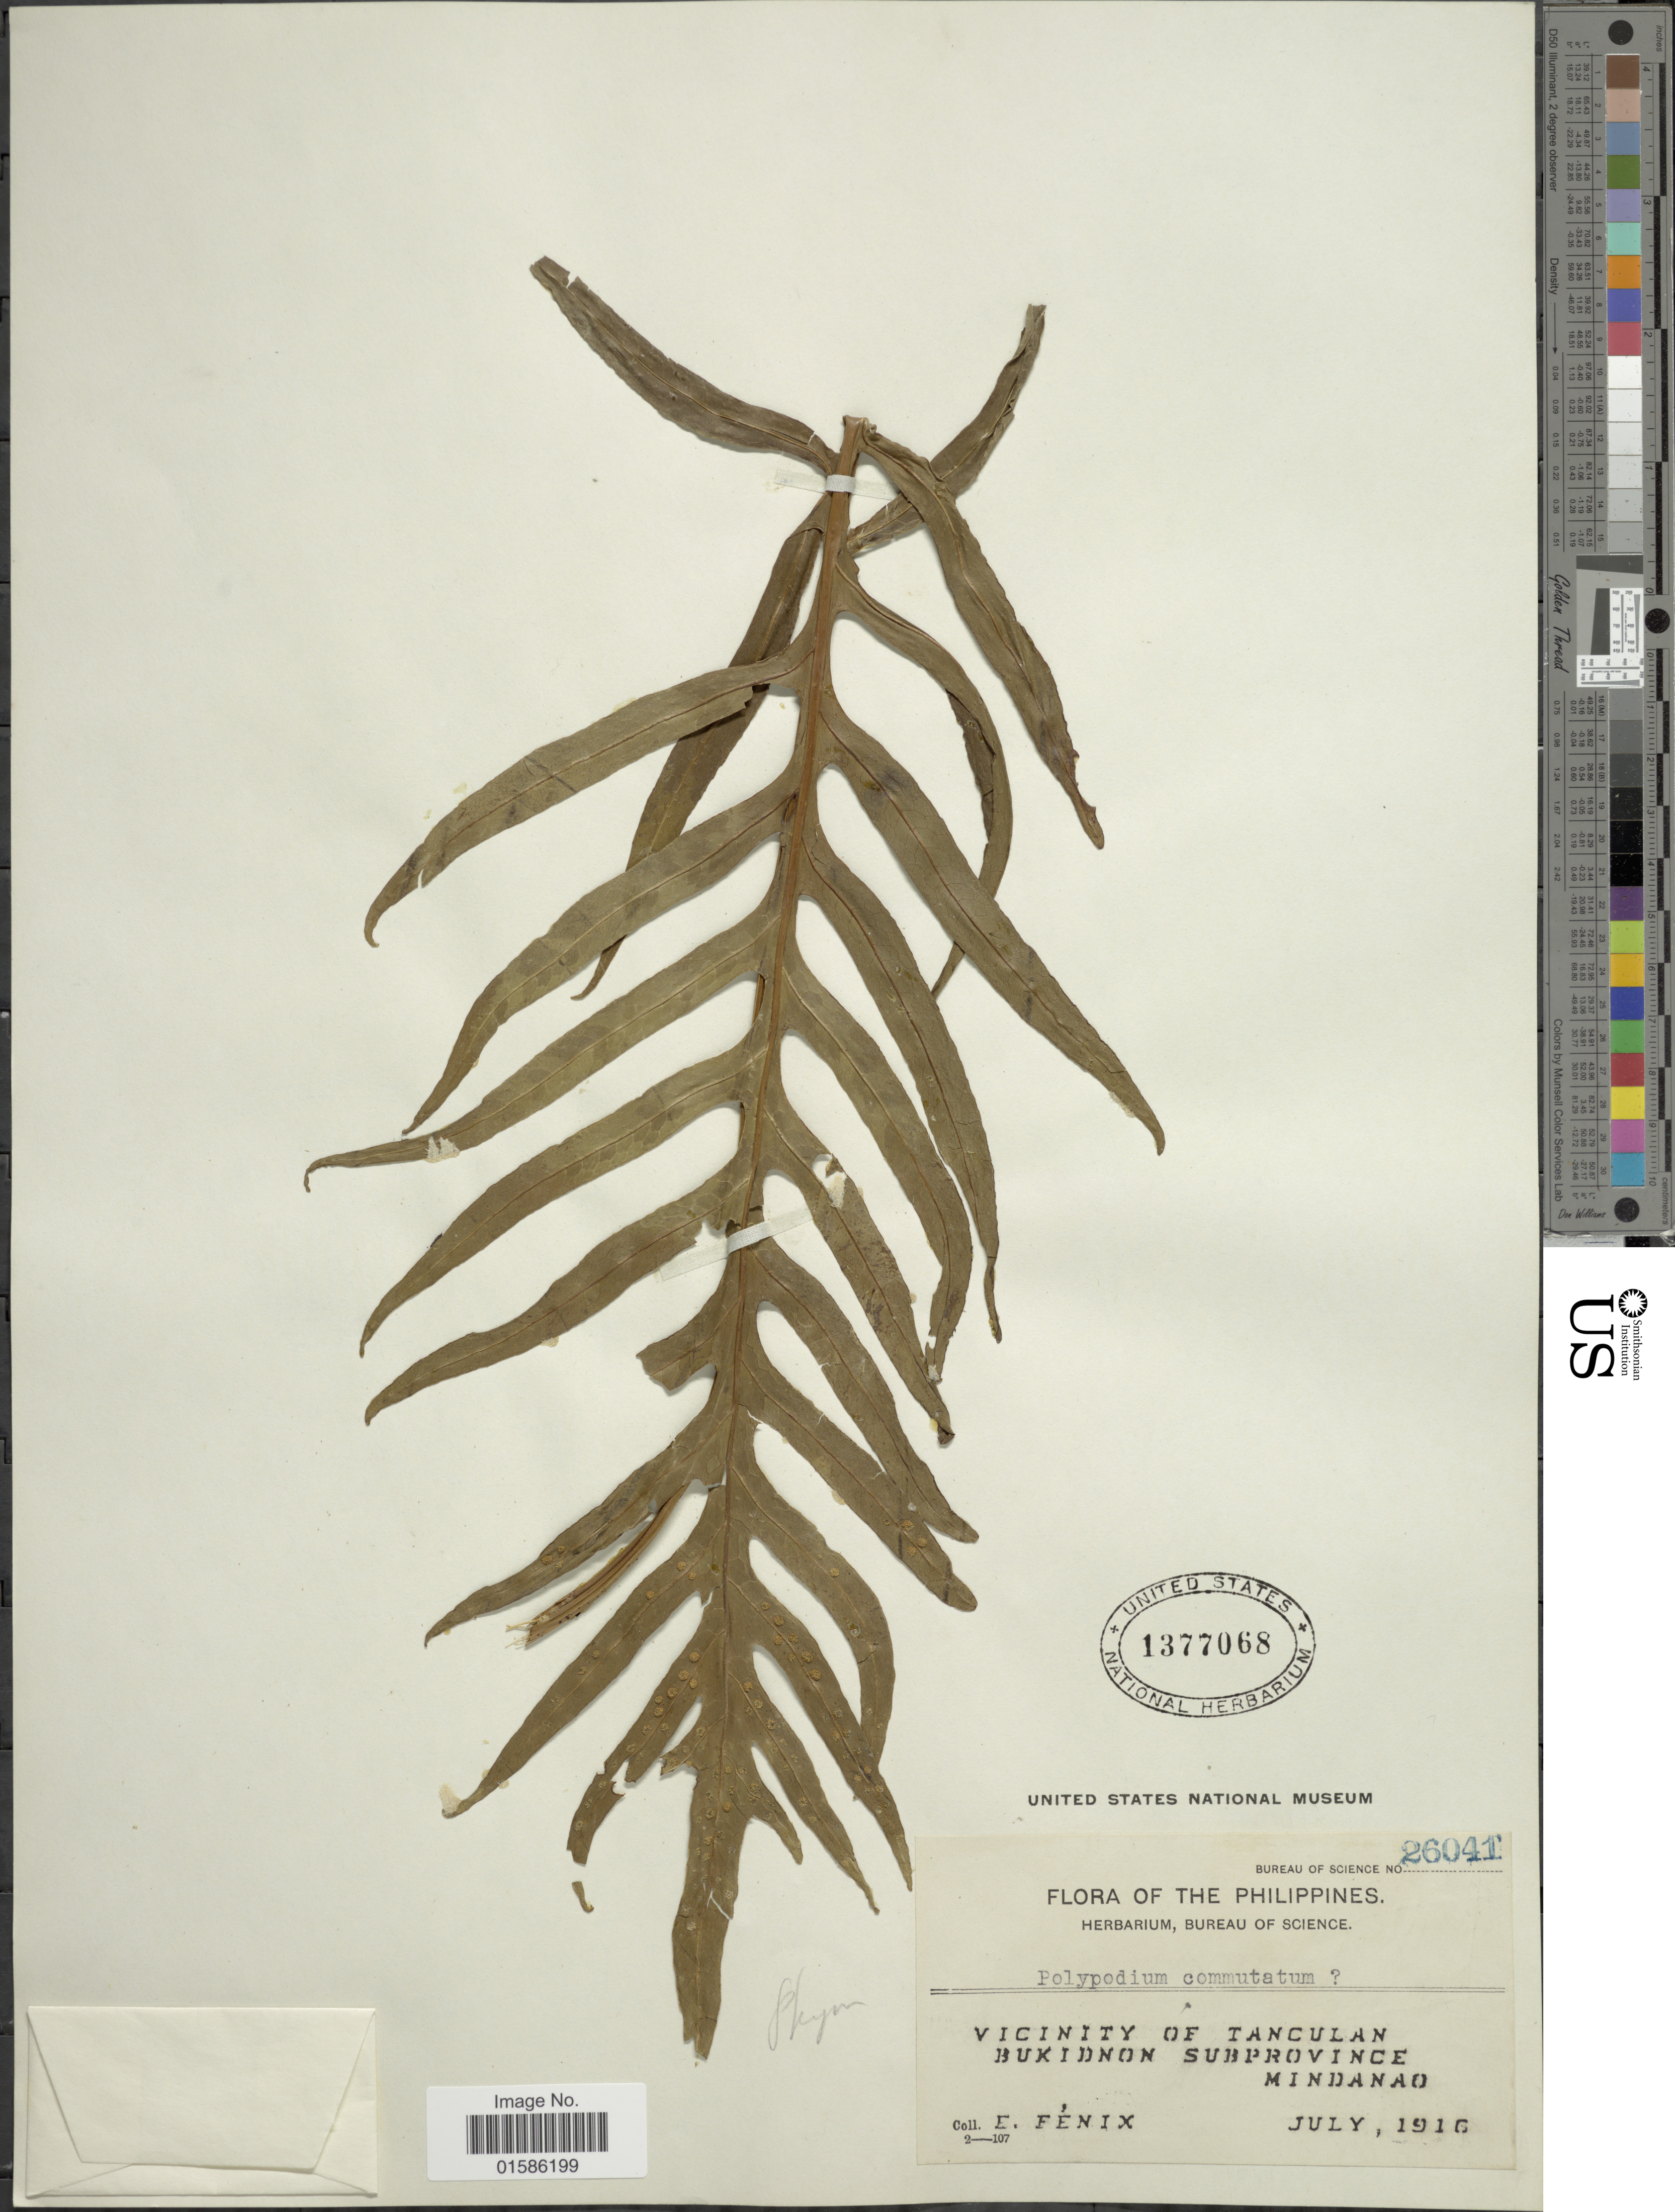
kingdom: Plantae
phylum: Tracheophyta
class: Polypodiopsida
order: Polypodiales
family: Polypodiaceae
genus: Microsorum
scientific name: Microsorum commutatum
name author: (Blume) Copel.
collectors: E. Fenix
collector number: Bureau of Science 26041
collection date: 1916-07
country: Philippines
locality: Vicinity of Tanculan, Bukidnon Subprovince, Mindanao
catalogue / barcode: US 1377068